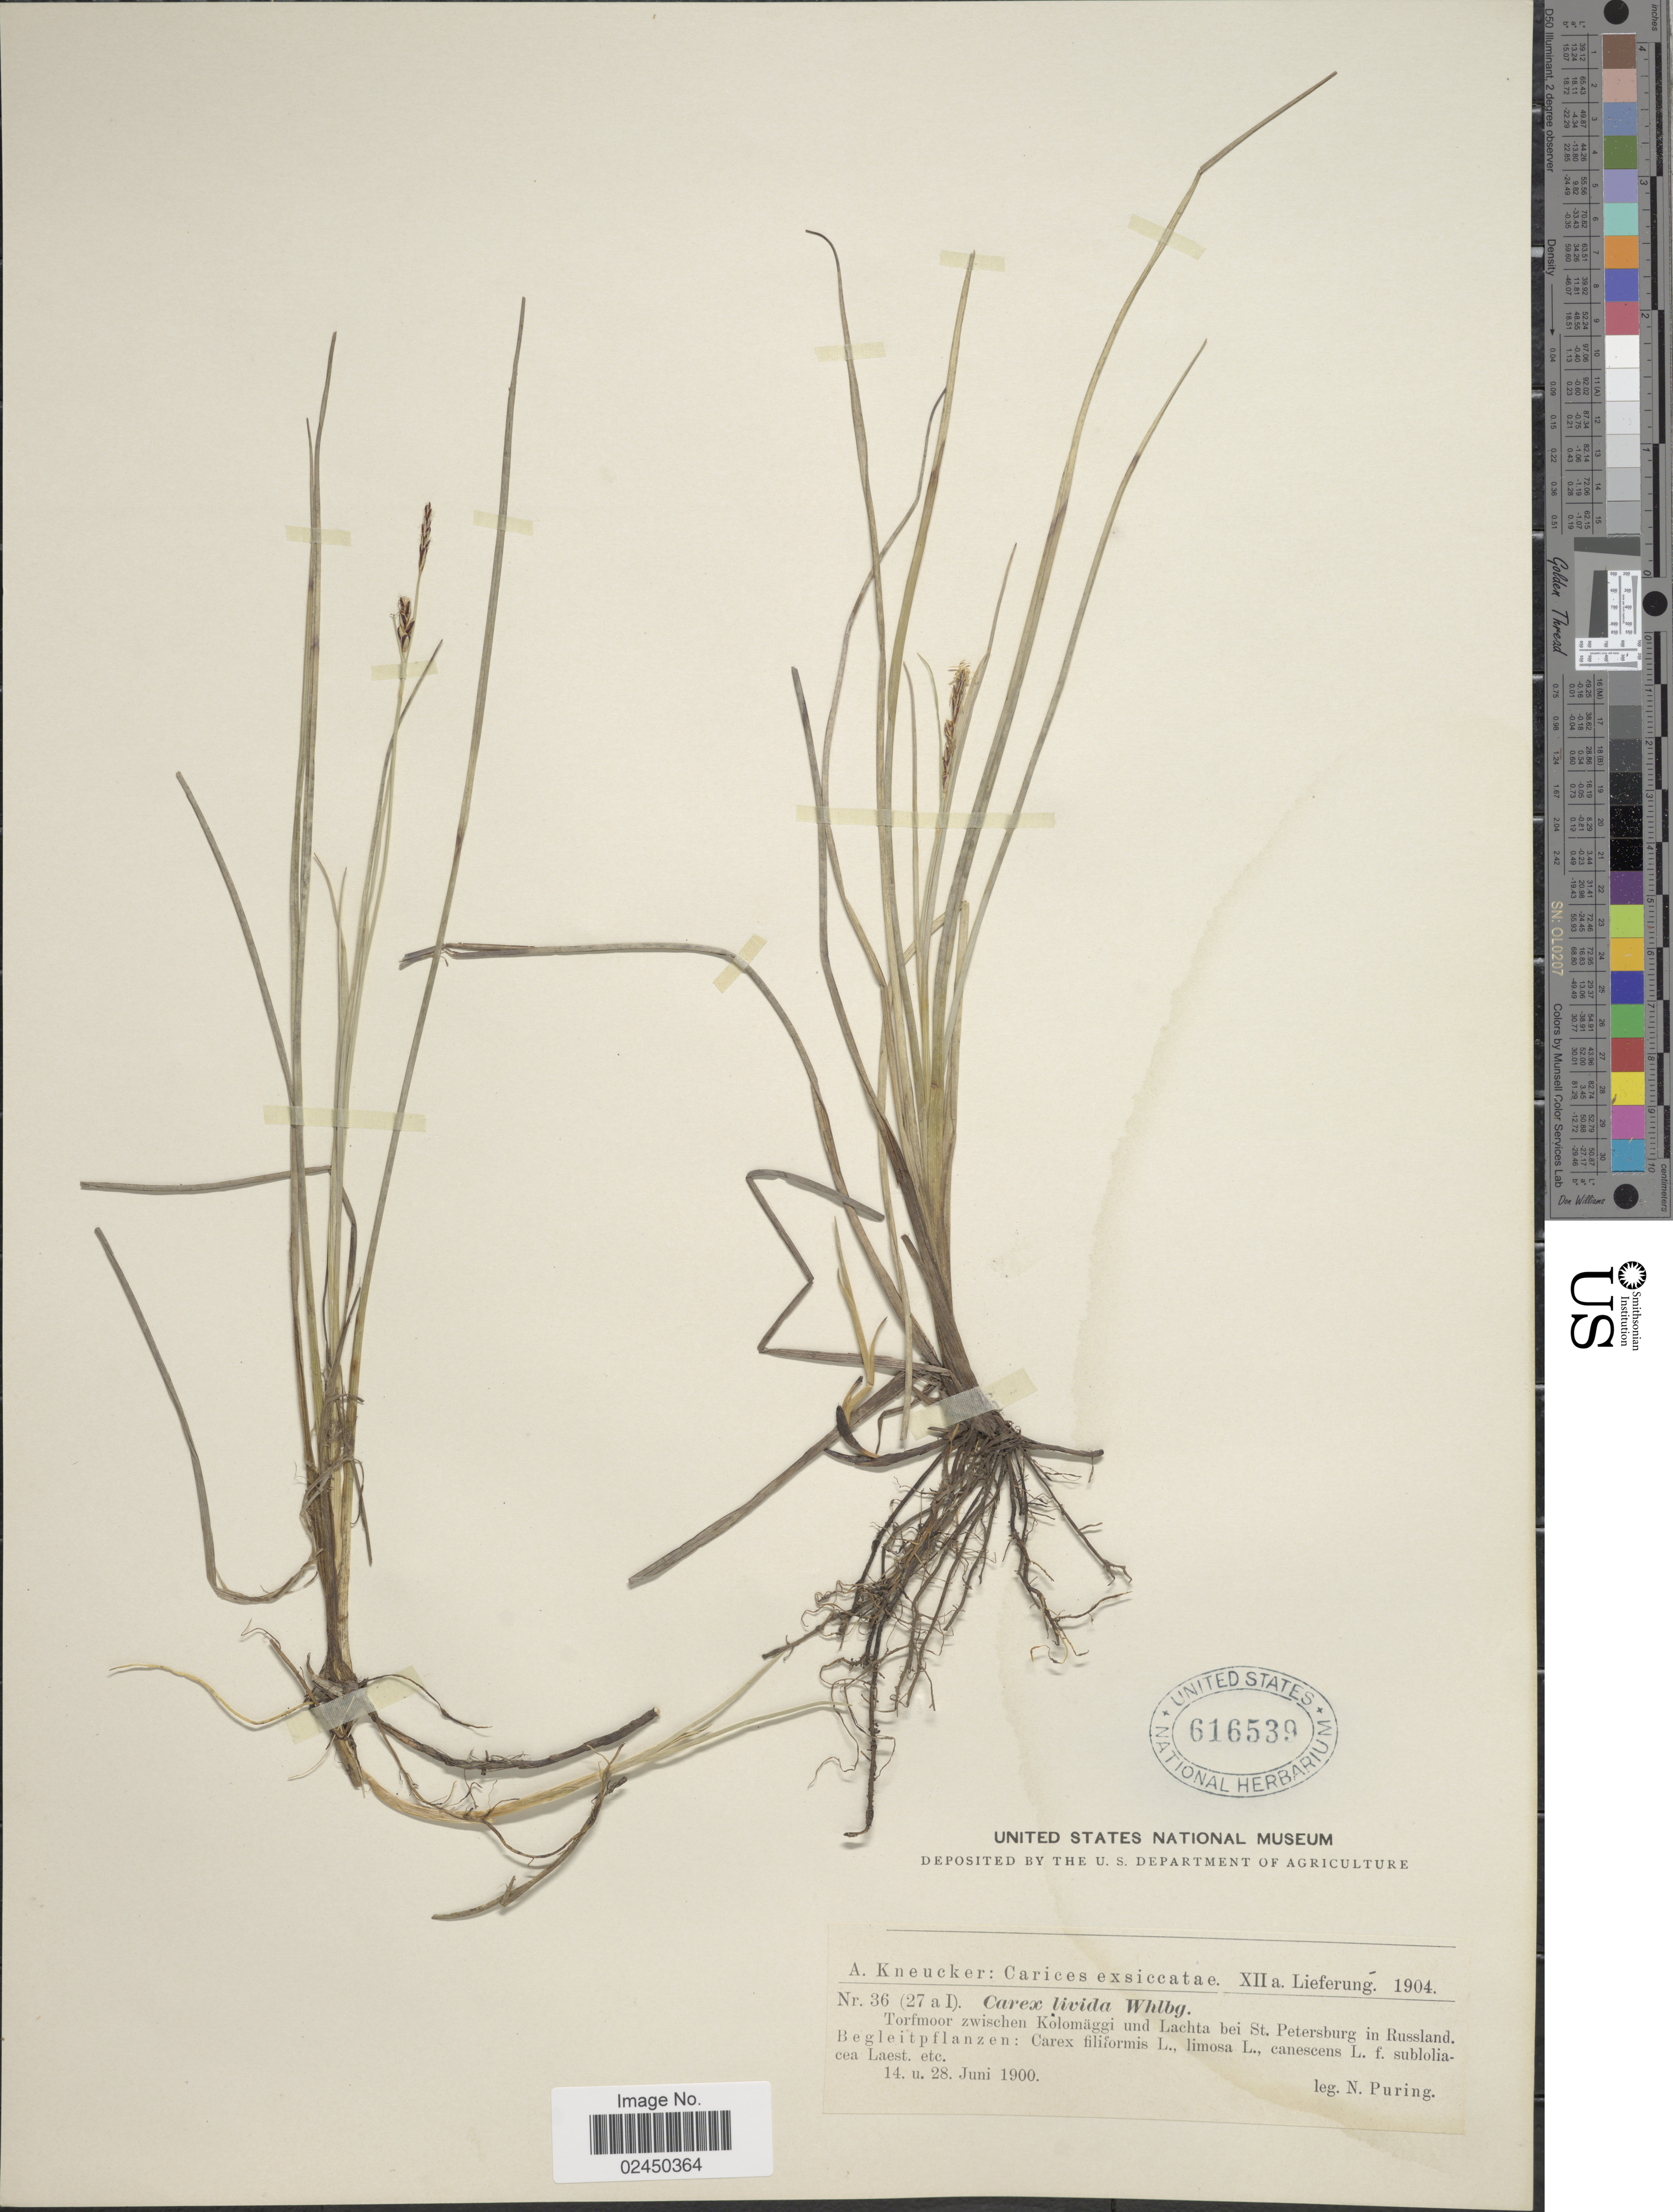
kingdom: Plantae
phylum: Tracheophyta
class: Liliopsida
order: Poales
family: Cyperaceae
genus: Carex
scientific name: Carex livida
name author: (Wahlenb.) Willd.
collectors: N. Puring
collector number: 36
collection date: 1900-06-14/1900-06-28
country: Russian Federation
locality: Torfmoor zwischen Kolomoaggi und Lachta bei St. Petersburg in Russland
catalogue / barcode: US 616539